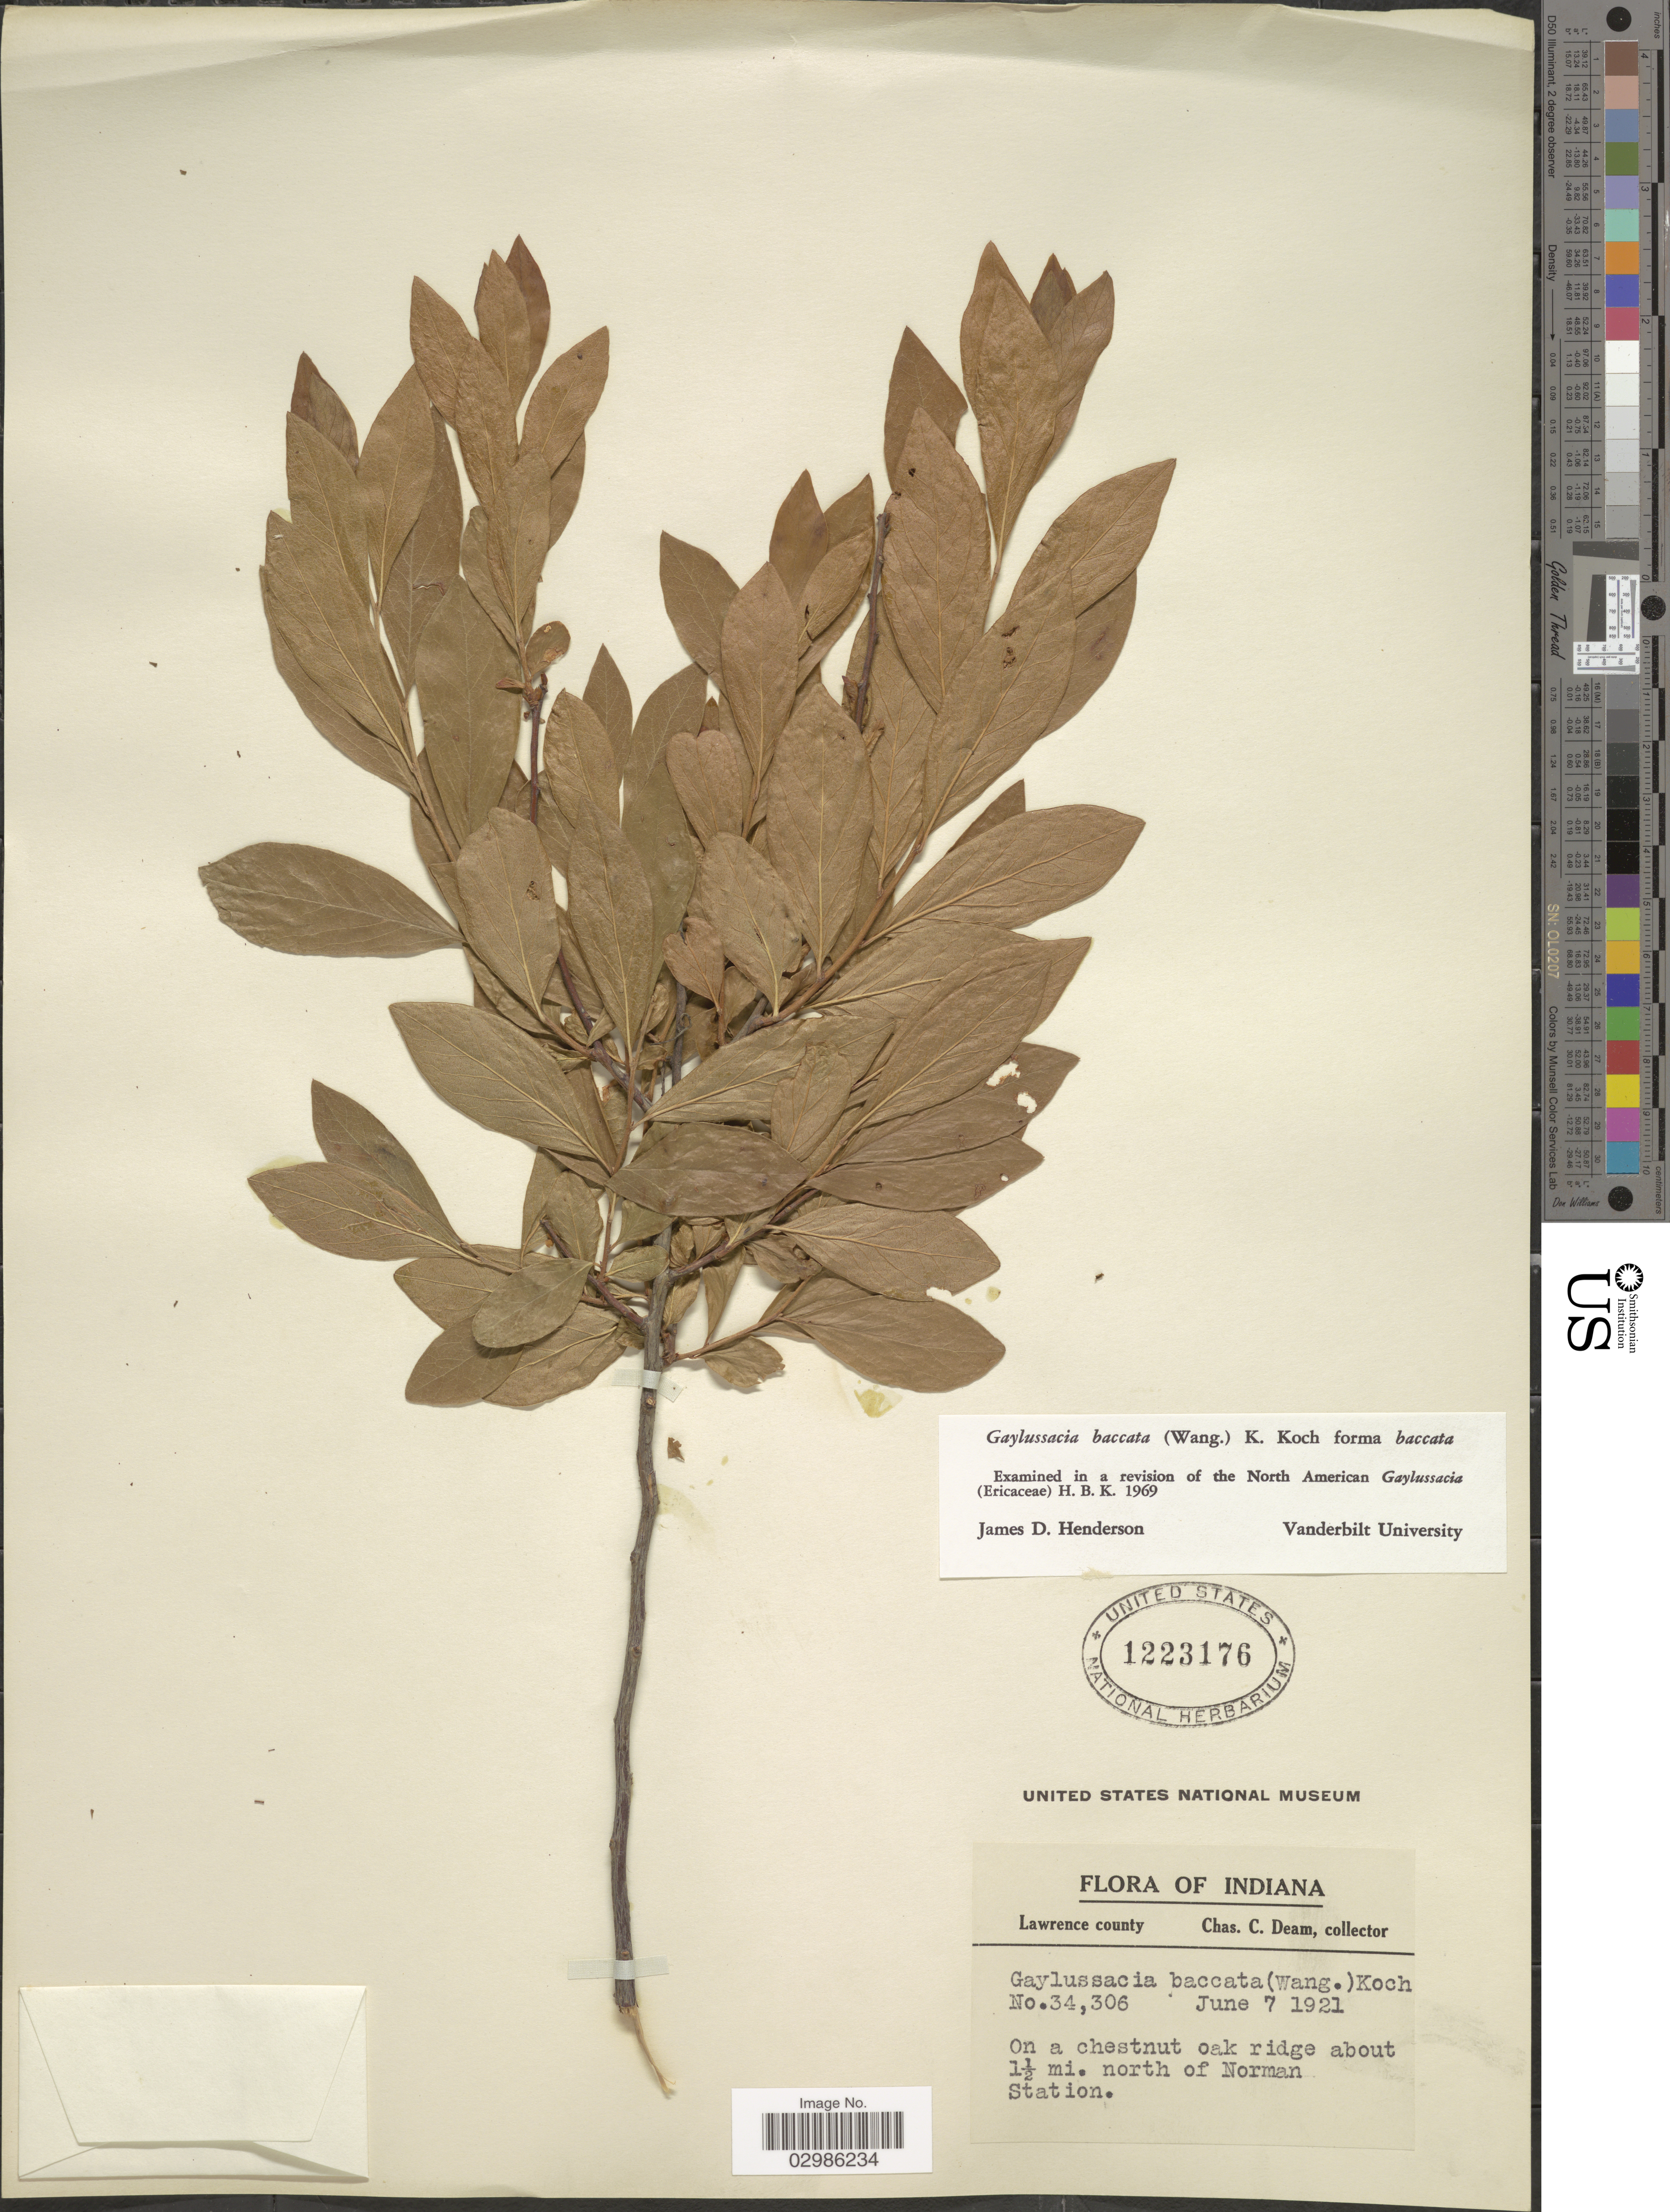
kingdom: Plantae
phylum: Tracheophyta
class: Magnoliopsida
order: Ericales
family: Ericaceae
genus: Gaylussacia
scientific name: Gaylussacia baccata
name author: (Wangenh.) K. Koch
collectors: C. C. Deam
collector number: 34306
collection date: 1921-06-07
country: United States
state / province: Indiana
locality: Lawrence County, On a chestnut oak ridge about 1½ mi. north of Norman Station.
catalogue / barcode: US 1223176